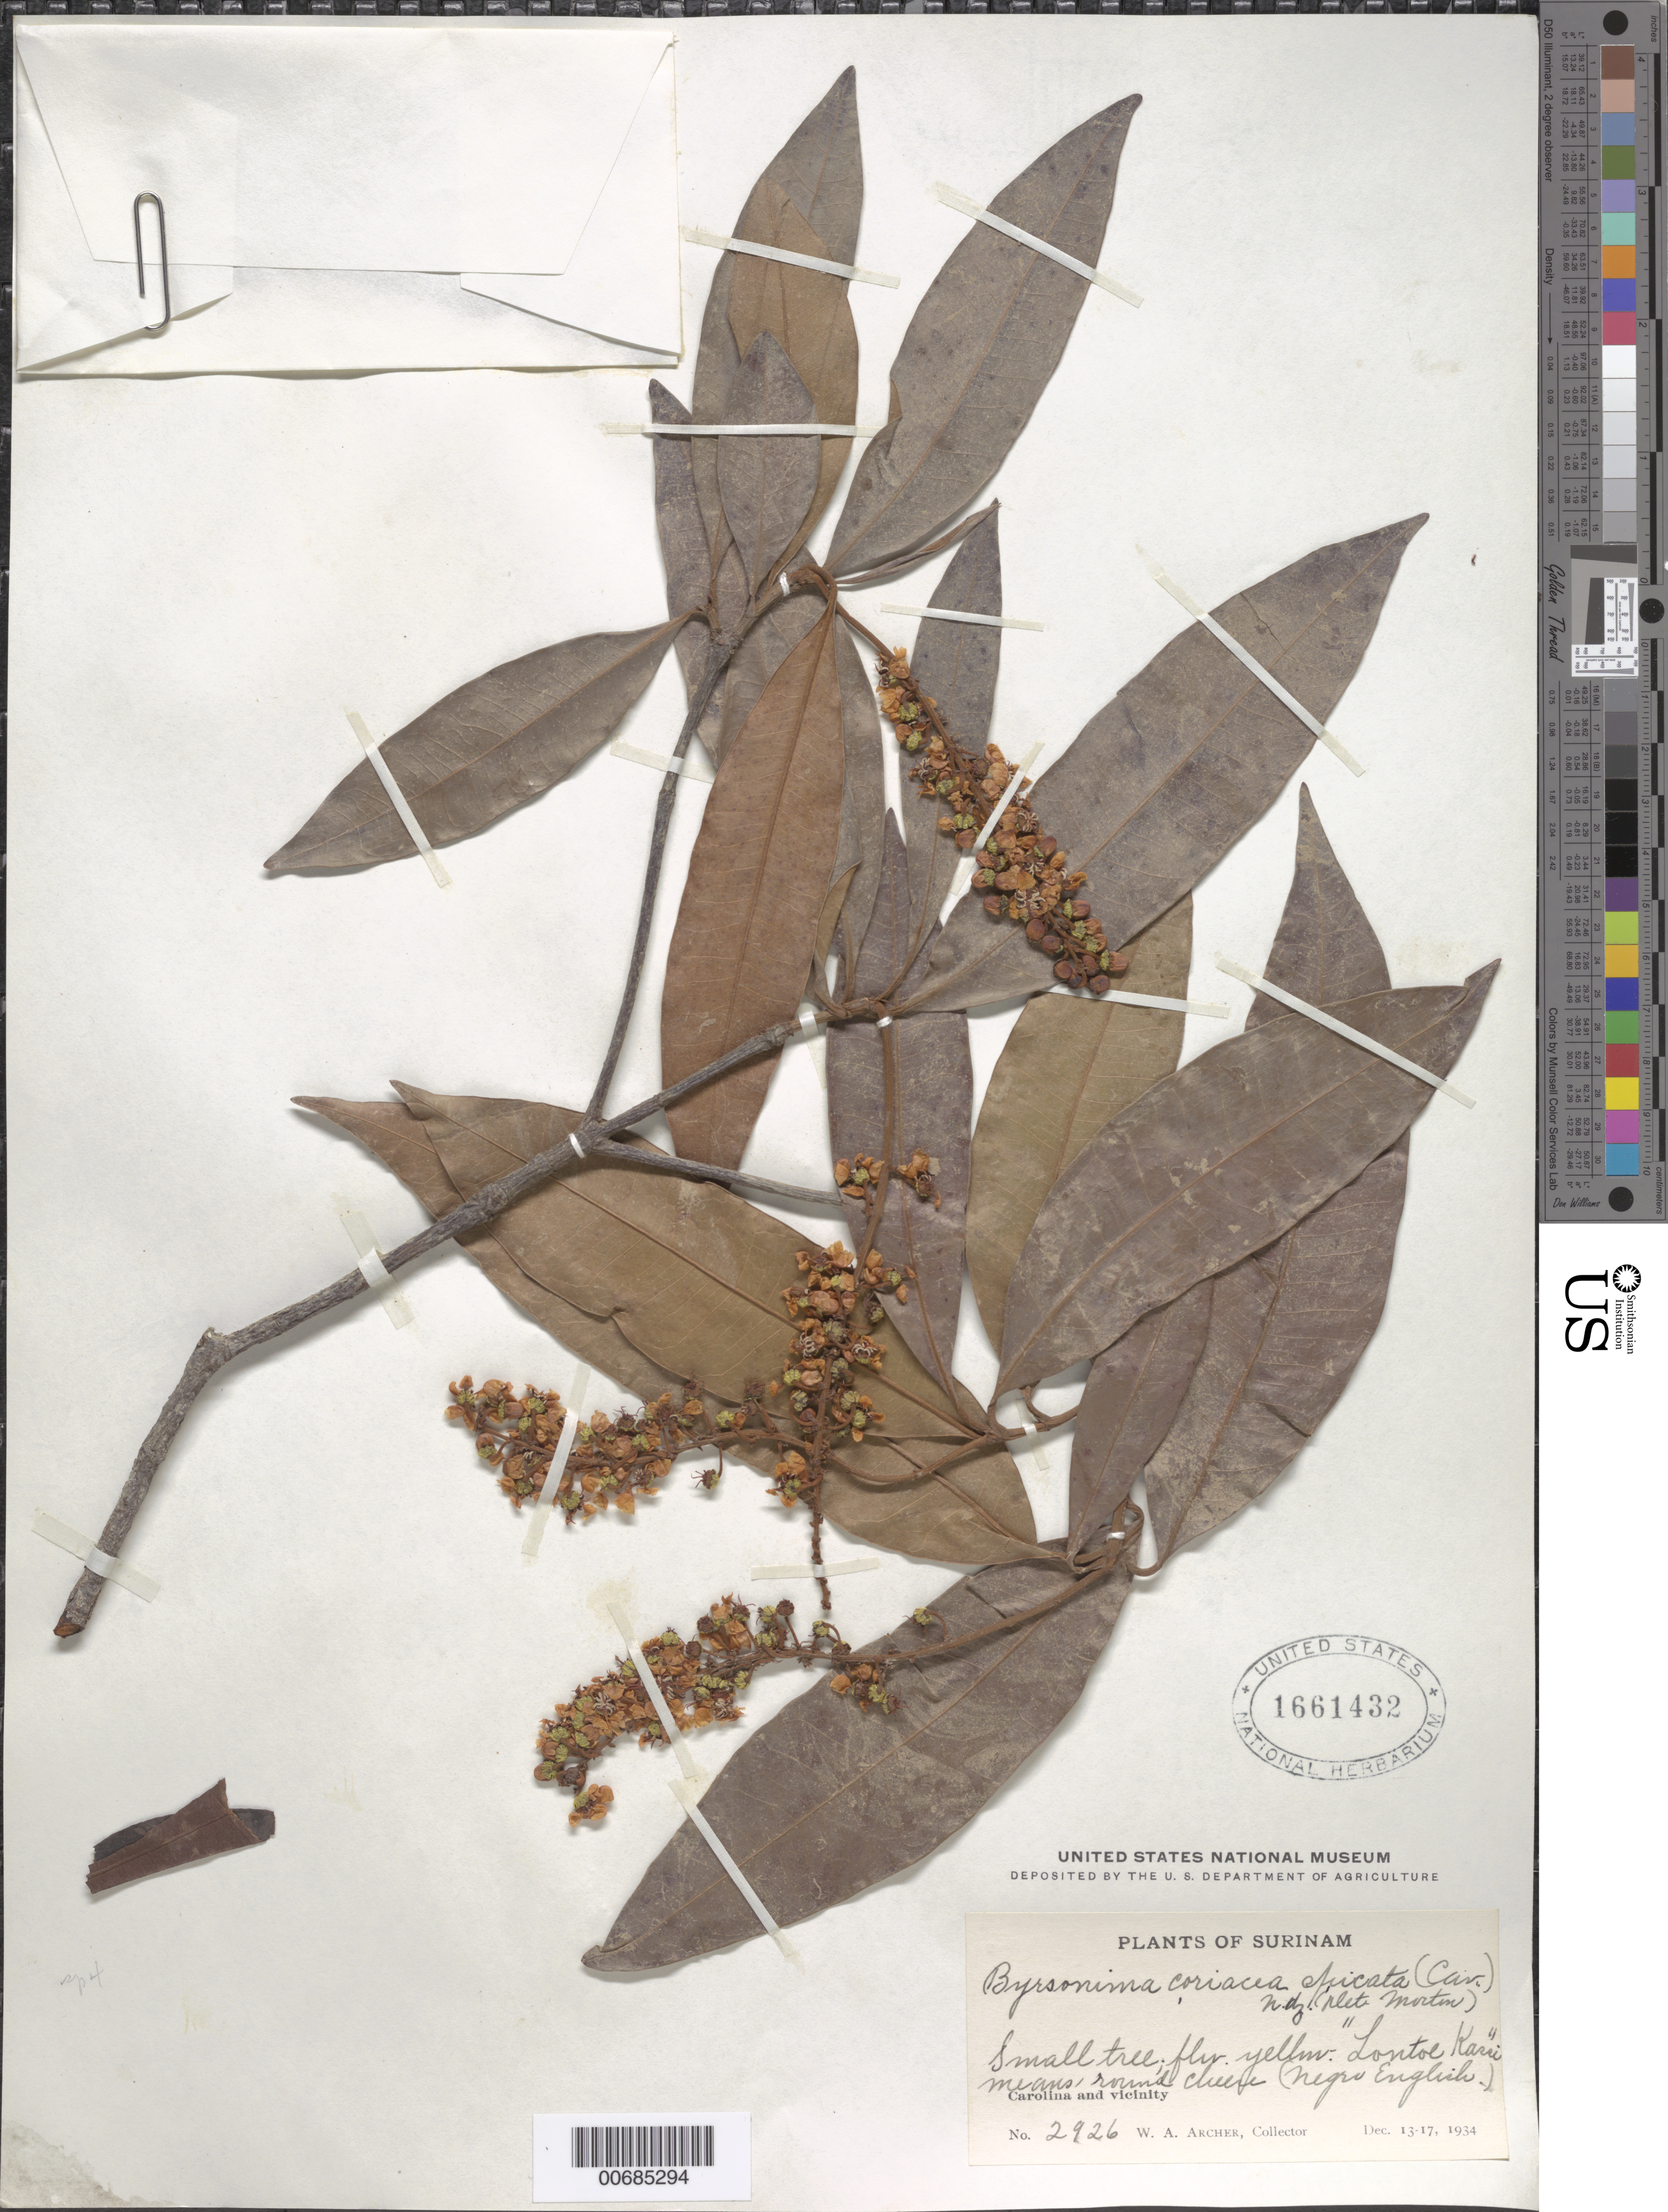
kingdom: Plantae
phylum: Tracheophyta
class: Magnoliopsida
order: Malpighiales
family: Malpighiaceae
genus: Byrsonima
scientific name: Byrsonima coriacea var. spicata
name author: (Cav.) Nied.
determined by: Morton, --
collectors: W. A. Archer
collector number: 2926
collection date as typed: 13-Dec-34 to 17-Dec-34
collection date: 1934-12-13/1934-12-17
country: Suriname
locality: Carolina and vicinity, Surinam River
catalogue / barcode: US 1661432